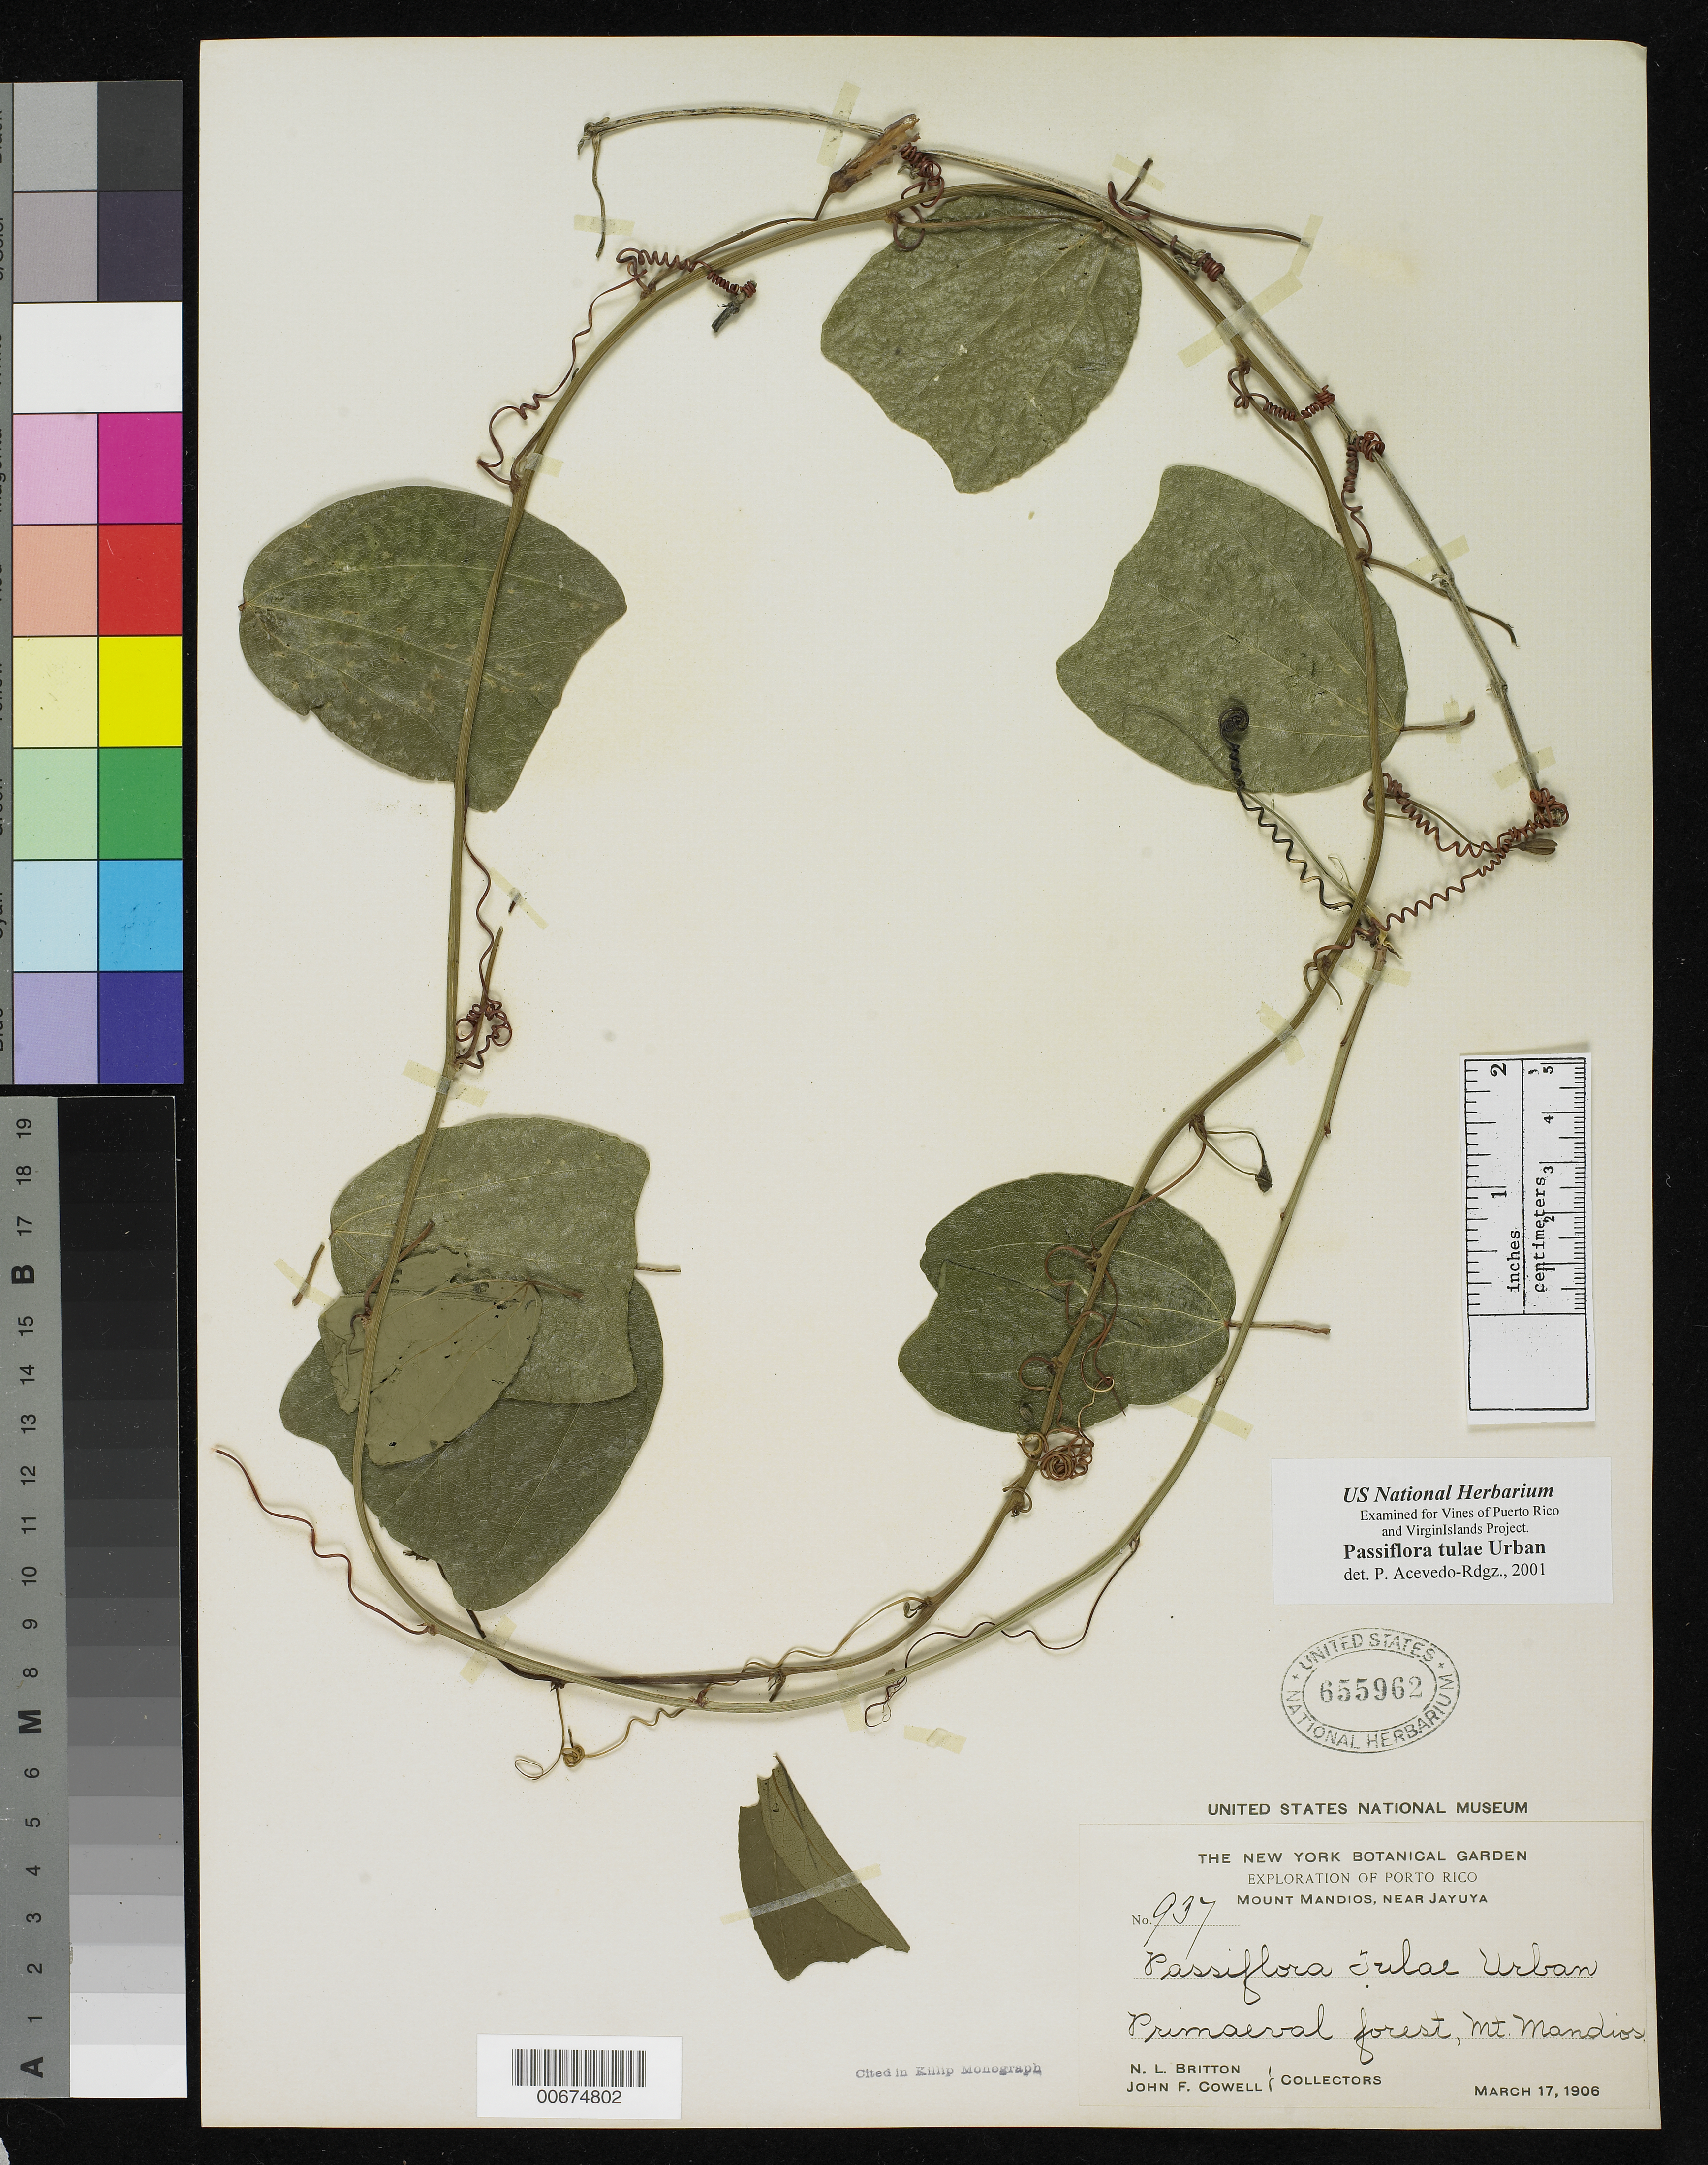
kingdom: Plantae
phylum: Tracheophyta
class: Magnoliopsida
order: Malpighiales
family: Passifloraceae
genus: Passiflora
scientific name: Passiflora tulae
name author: Urb.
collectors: N. Britton & J. F. Cowell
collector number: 937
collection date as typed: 17 Mar 1906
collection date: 1906-03-17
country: Puerto Rico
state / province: Jayuya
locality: Mount Mandios, near Jayuya. Primaeval forest.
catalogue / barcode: US 655962